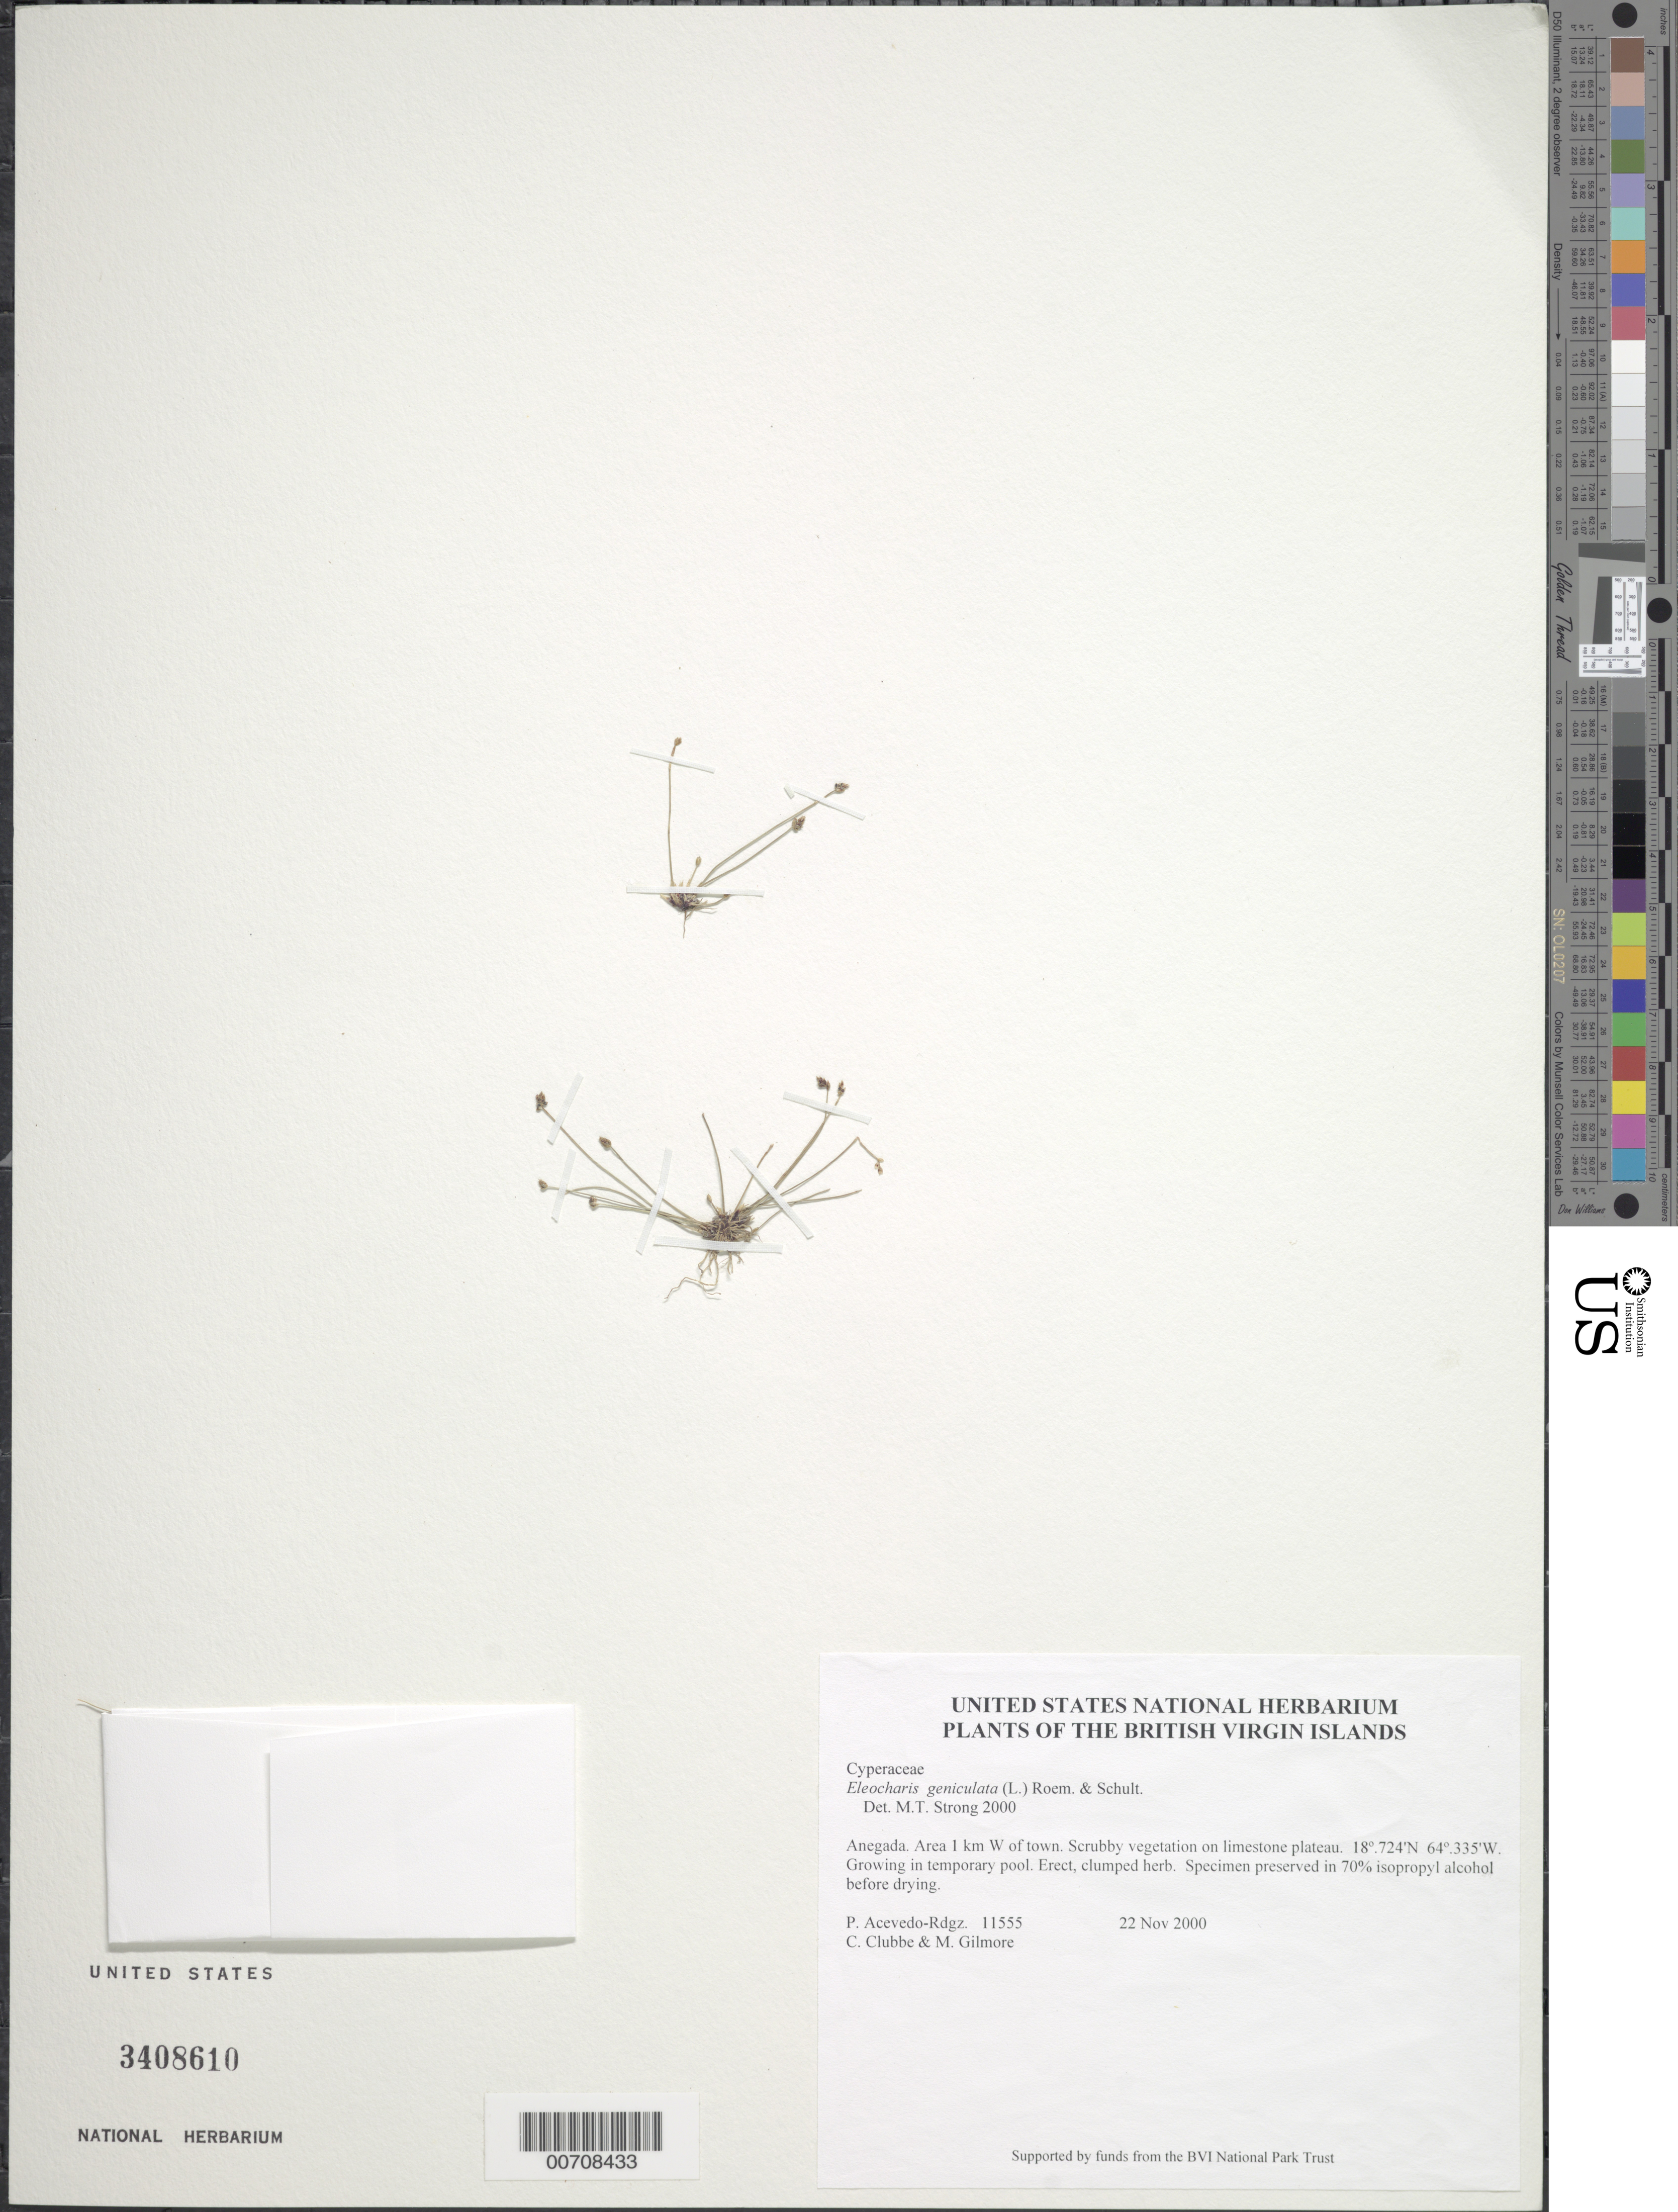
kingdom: Plantae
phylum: Tracheophyta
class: Liliopsida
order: Poales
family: Cyperaceae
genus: Eleocharis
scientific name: Eleocharis geniculata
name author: (L.) Roem. & Schult.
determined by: Strong, M. T., (US), Smithsonian Institution - National Museum of Natural History (UNITED STATES)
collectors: P. Acevedo-Rodr., C. Clubbe & M. Gilmore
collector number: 11555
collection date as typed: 22 Nov 2000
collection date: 2000-11-22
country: British Virgin Islands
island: Anegada I.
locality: Area 1 km W of town. Scrubby vegetation on limestone plateau.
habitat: Growing in temporary pool.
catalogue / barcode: US 3408610